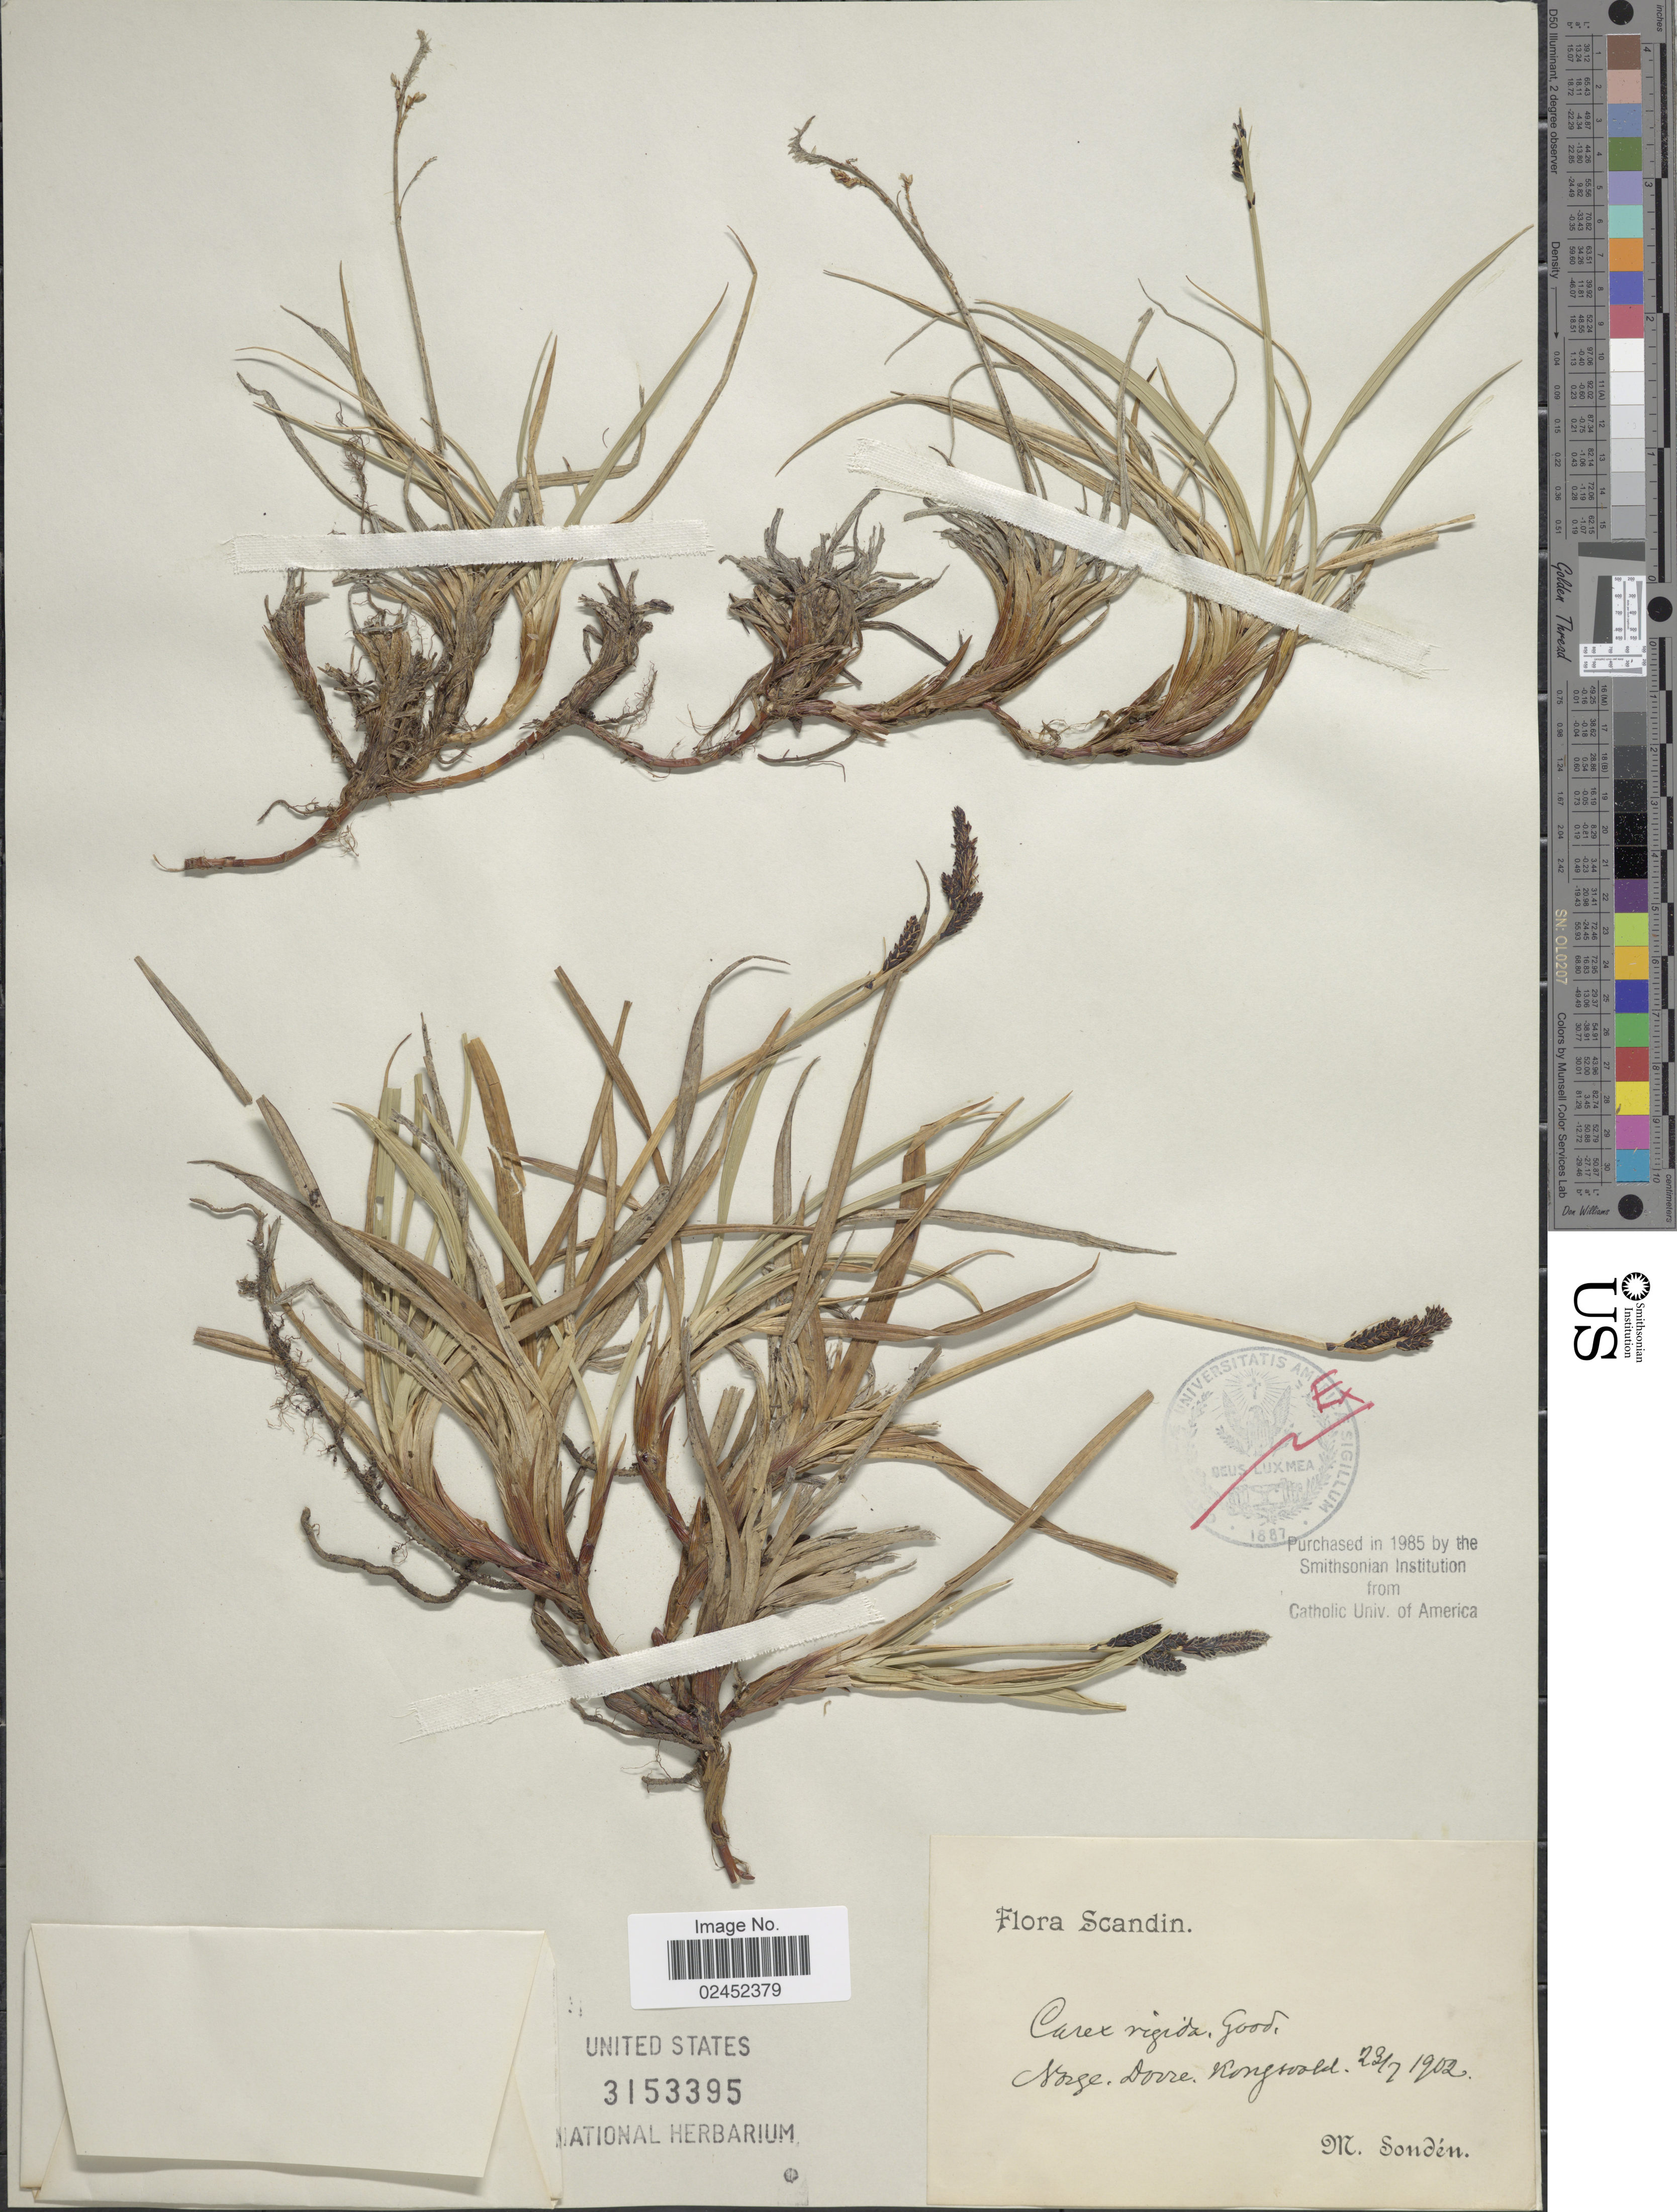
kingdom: Plantae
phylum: Tracheophyta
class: Liliopsida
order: Poales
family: Cyperaceae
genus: Carex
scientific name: Carex bigelowii subsp. bigelowii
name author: Torr. ex Schwein.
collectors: M. Sondén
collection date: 1902-07-23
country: Norway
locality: Norge, Dovre, Kongsvold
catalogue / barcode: US 3153395